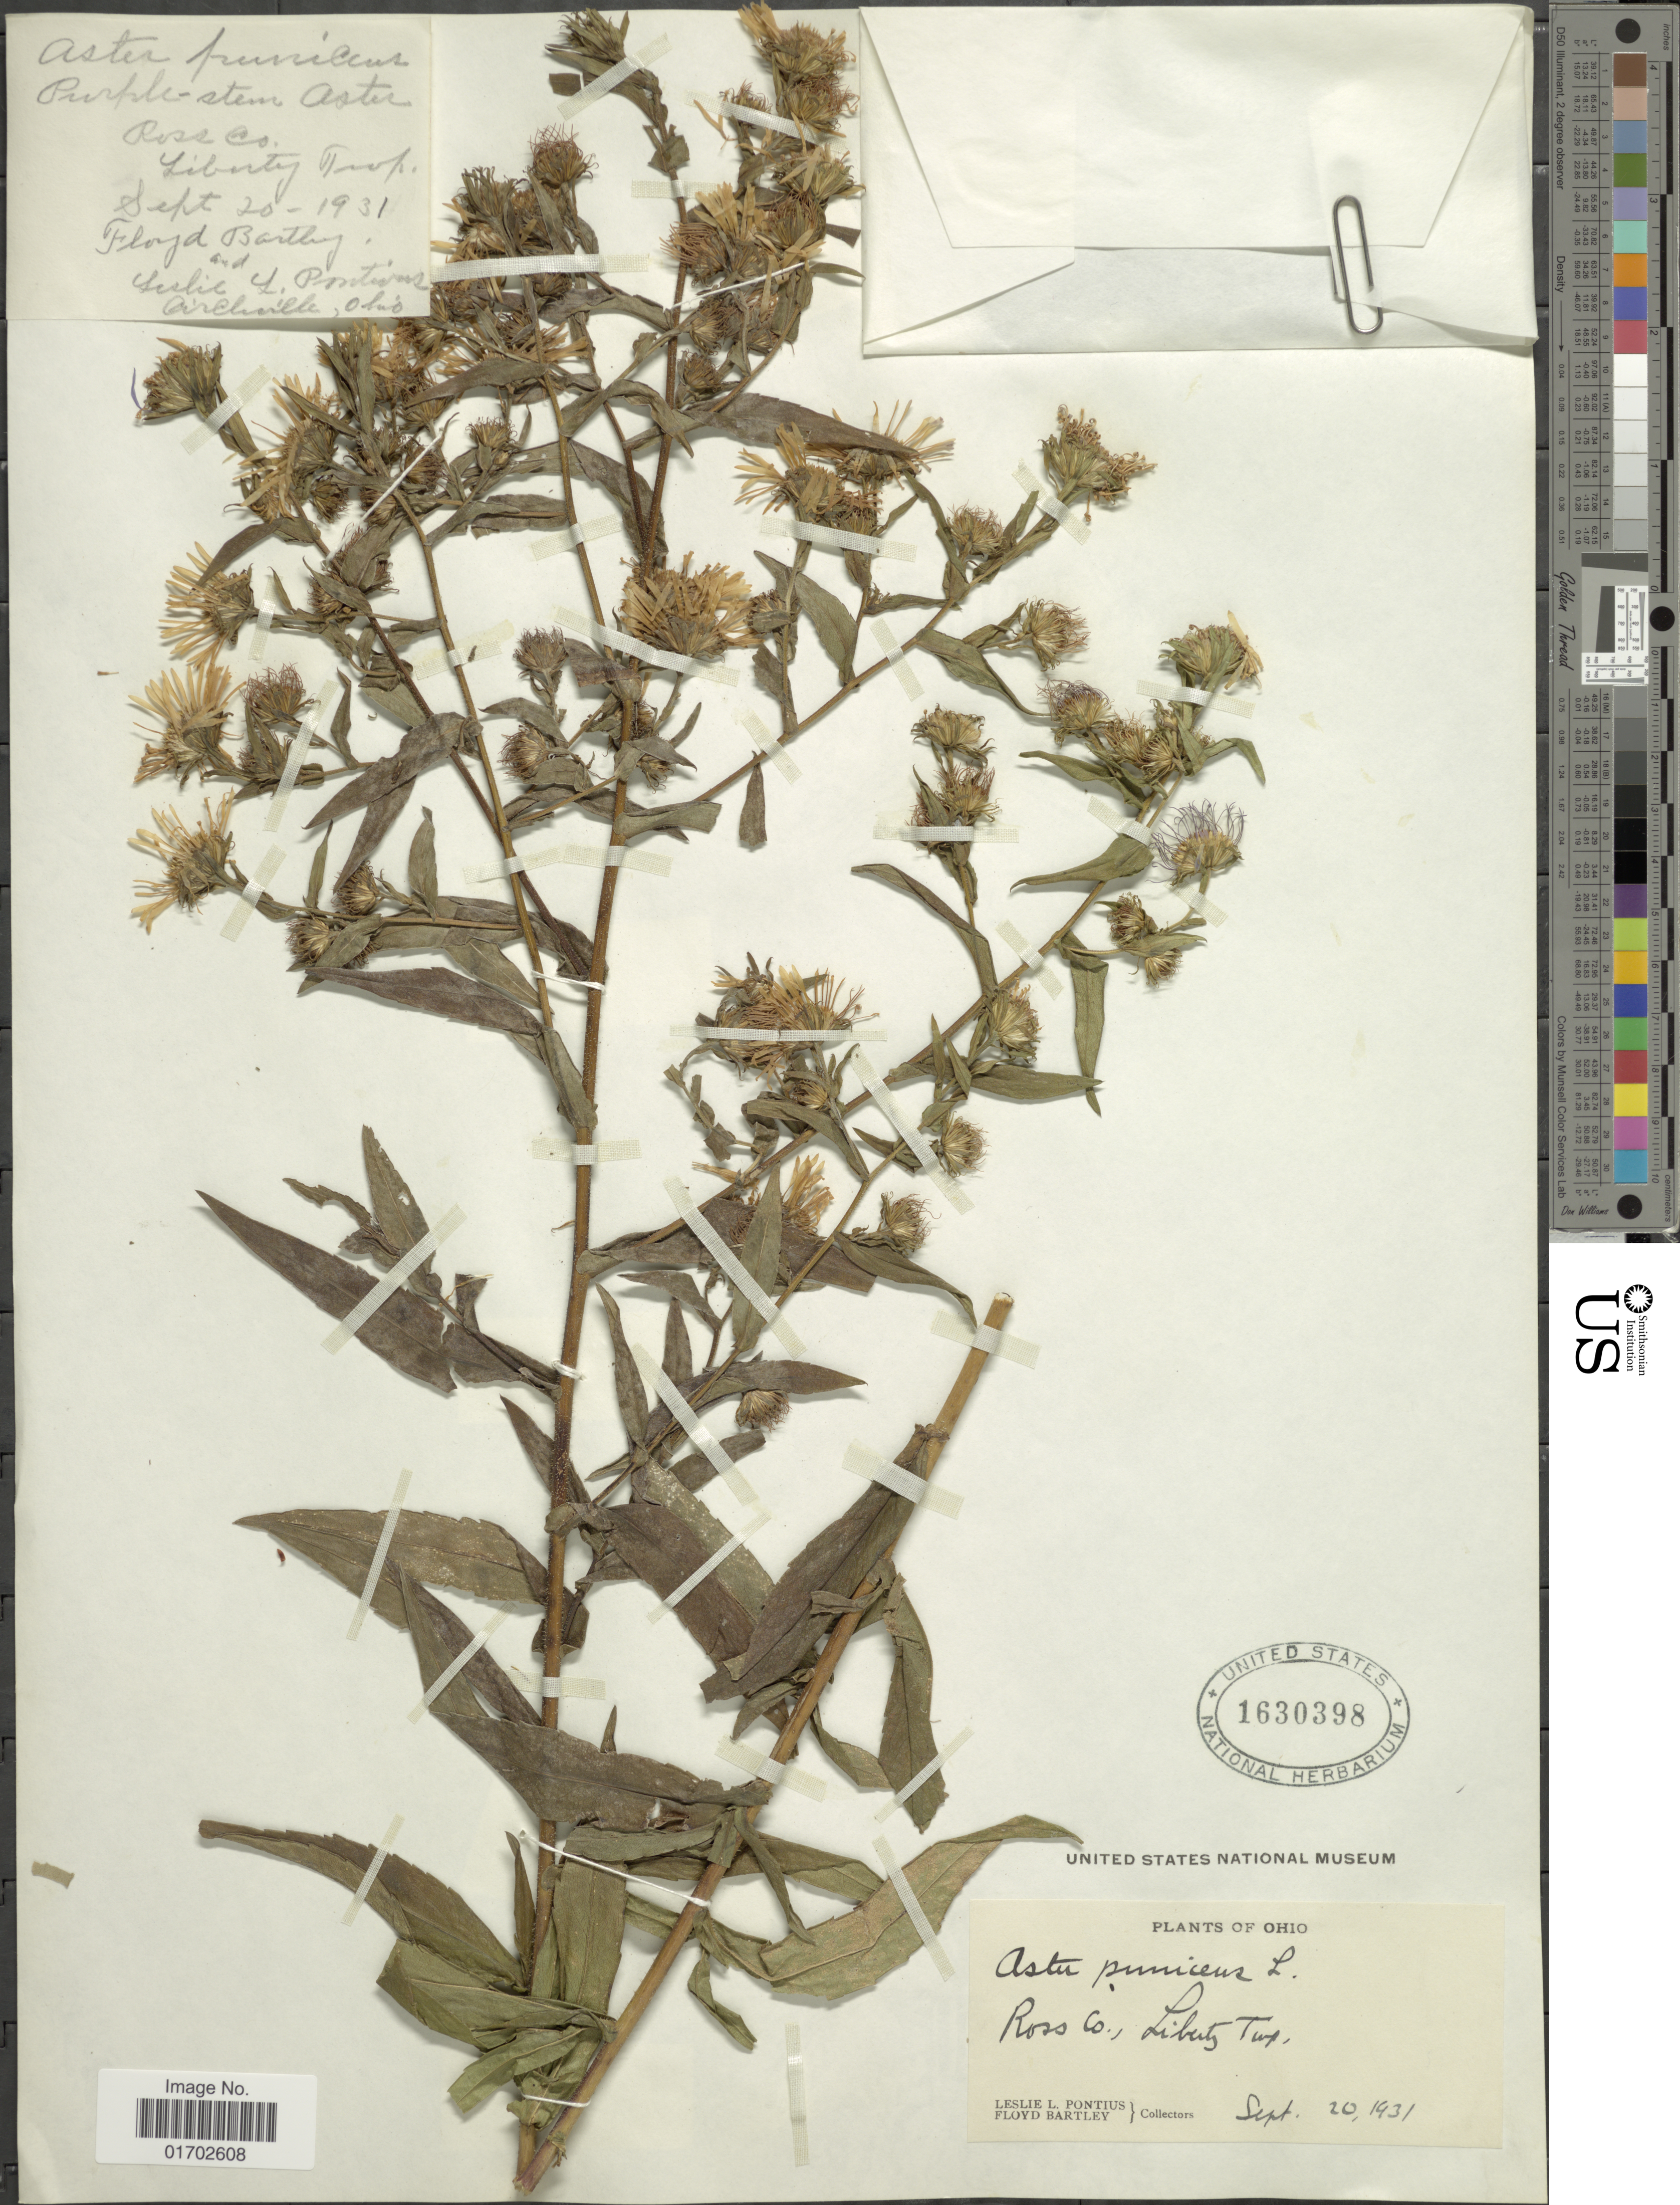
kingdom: Plantae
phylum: Tracheophyta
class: Magnoliopsida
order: Asterales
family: Asteraceae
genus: Symphyotrichum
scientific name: Symphyotrichum puniceum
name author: (L.) Á. Löve & D. Löve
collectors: L. Pontius & F. Bartley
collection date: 1931-09-20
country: United States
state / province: Ohio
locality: Ross Co., Liberty Twp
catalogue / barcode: US 1630398